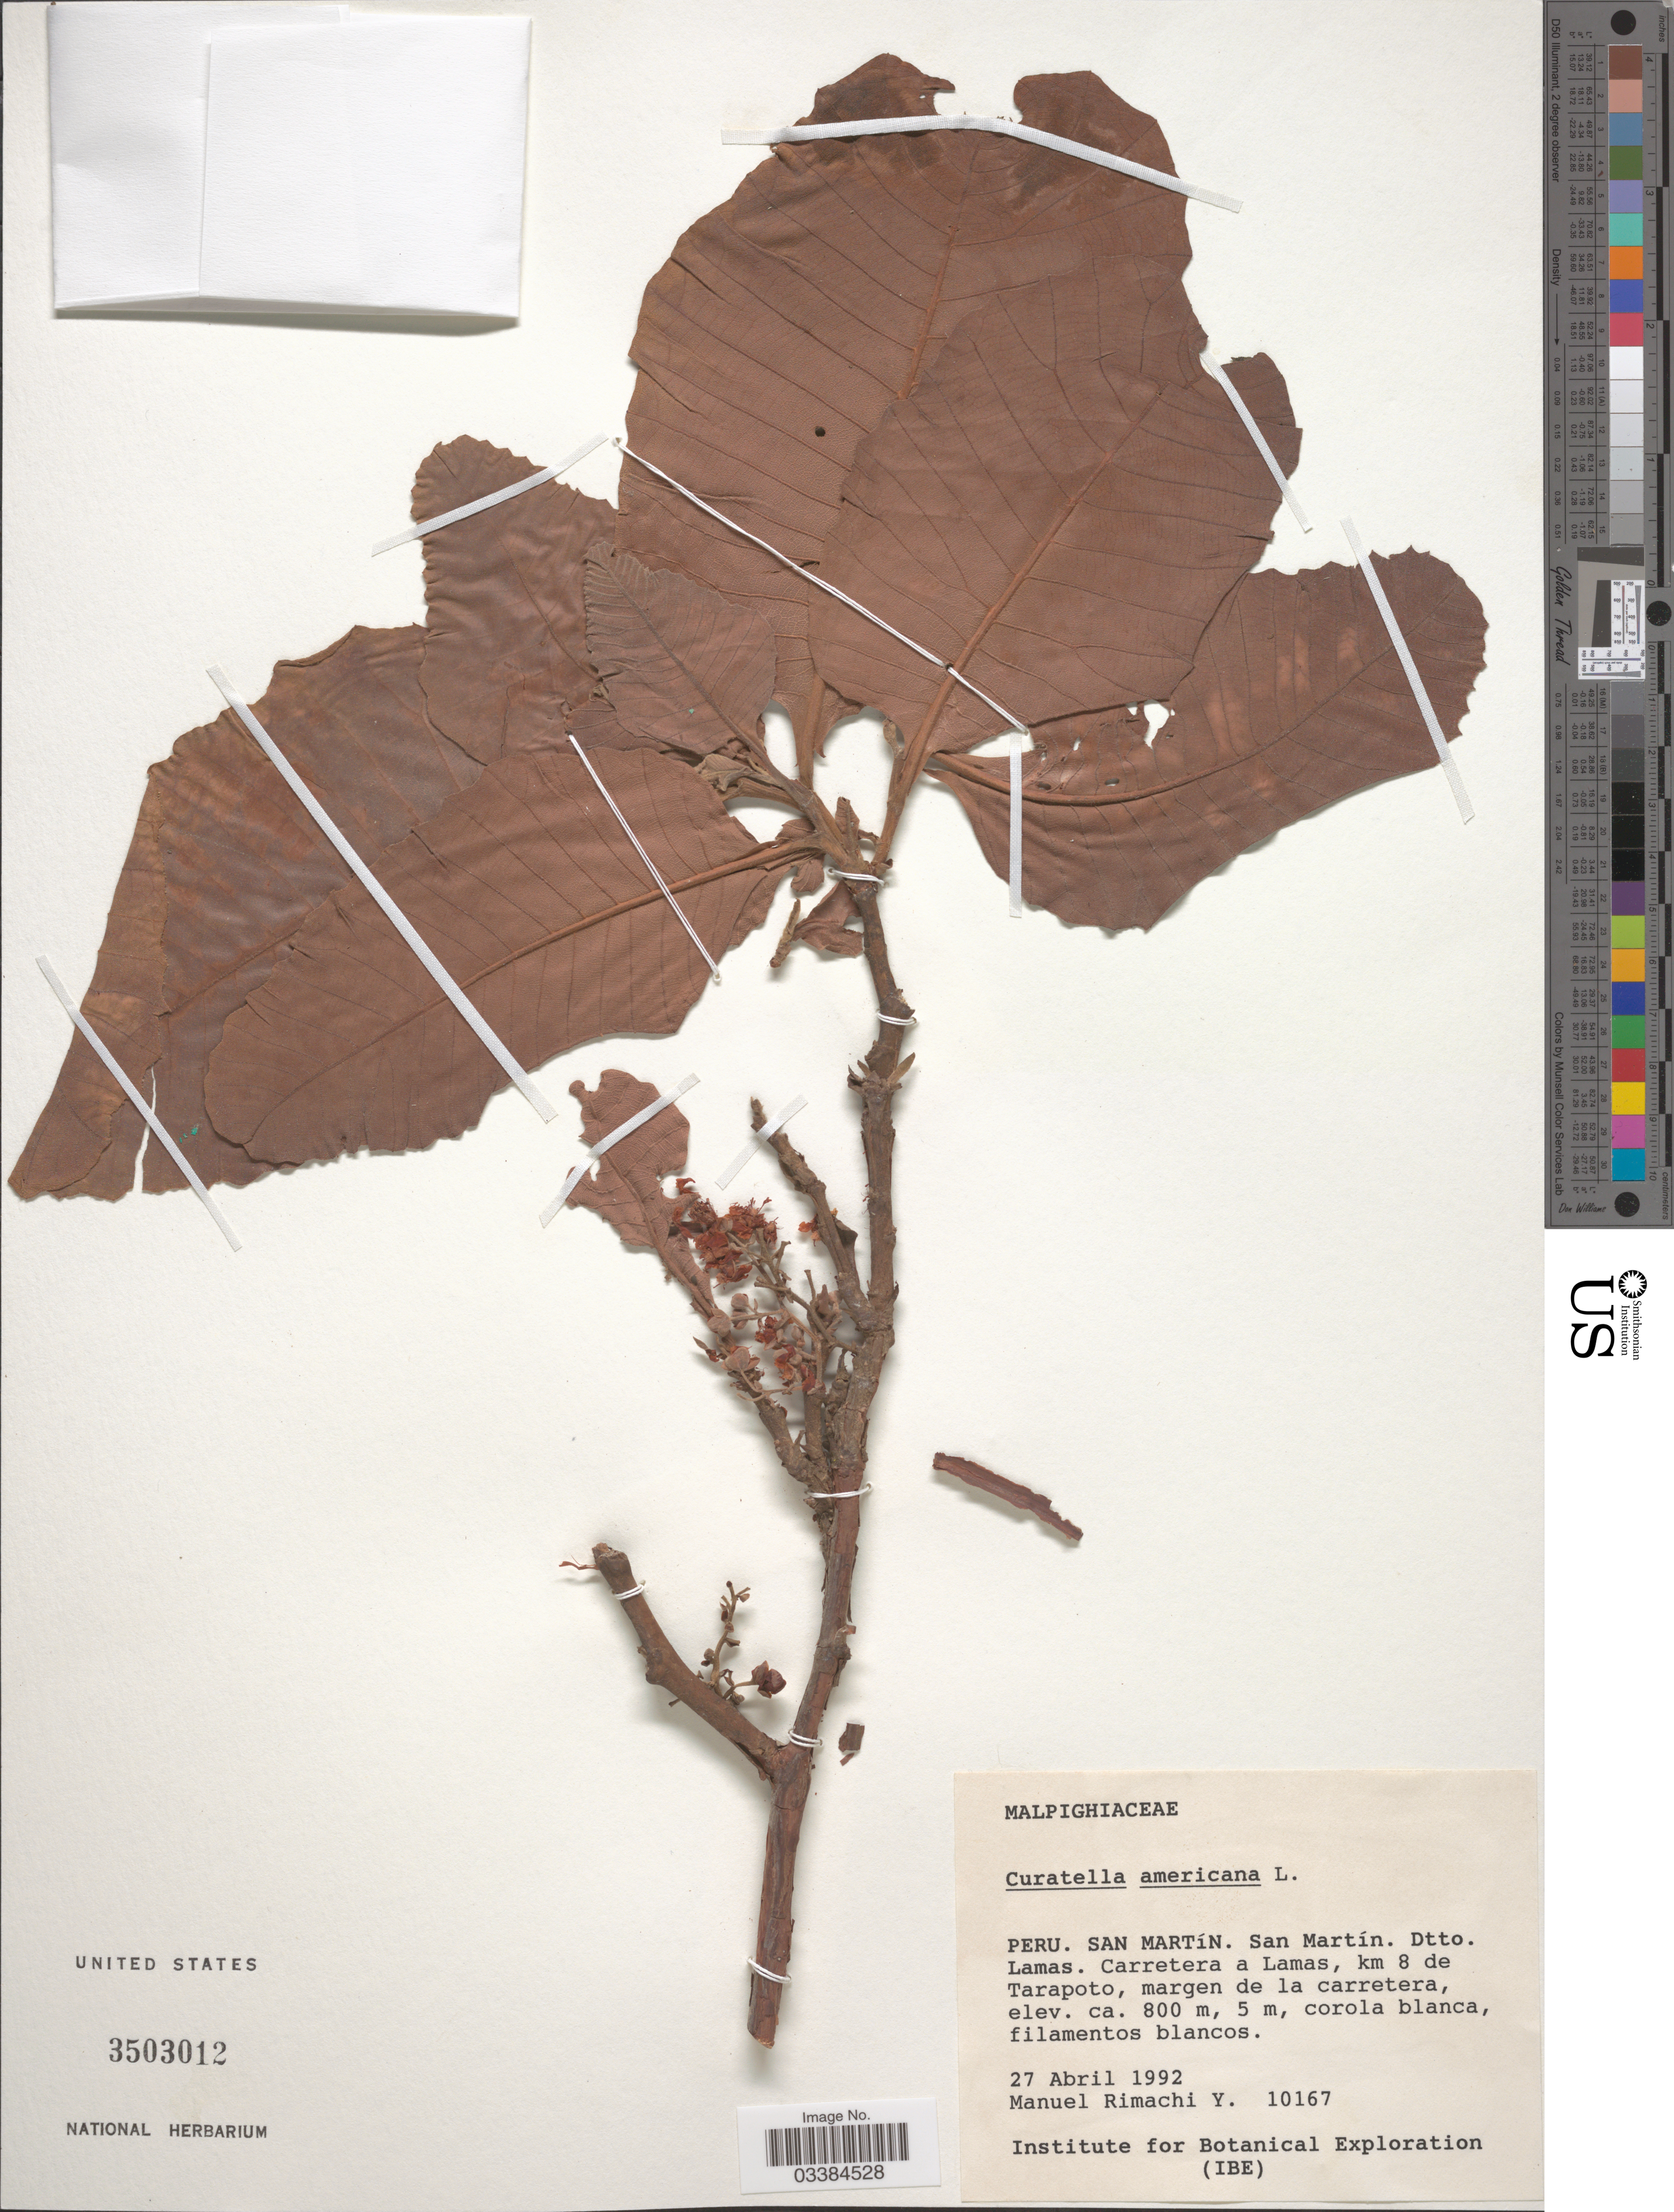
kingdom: Plantae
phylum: Tracheophyta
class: Magnoliopsida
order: Dilleniales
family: Dilleniaceae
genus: Curatella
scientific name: Curatella americana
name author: L.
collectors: M. Rimachi Y.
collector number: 10167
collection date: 1992-04-27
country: Peru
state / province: San Martín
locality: San Martín. Dtto. Lamas. Carretera a Lamas, km 8 de Tarapoto, margen de la carretera.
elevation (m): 800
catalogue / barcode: US 3503012